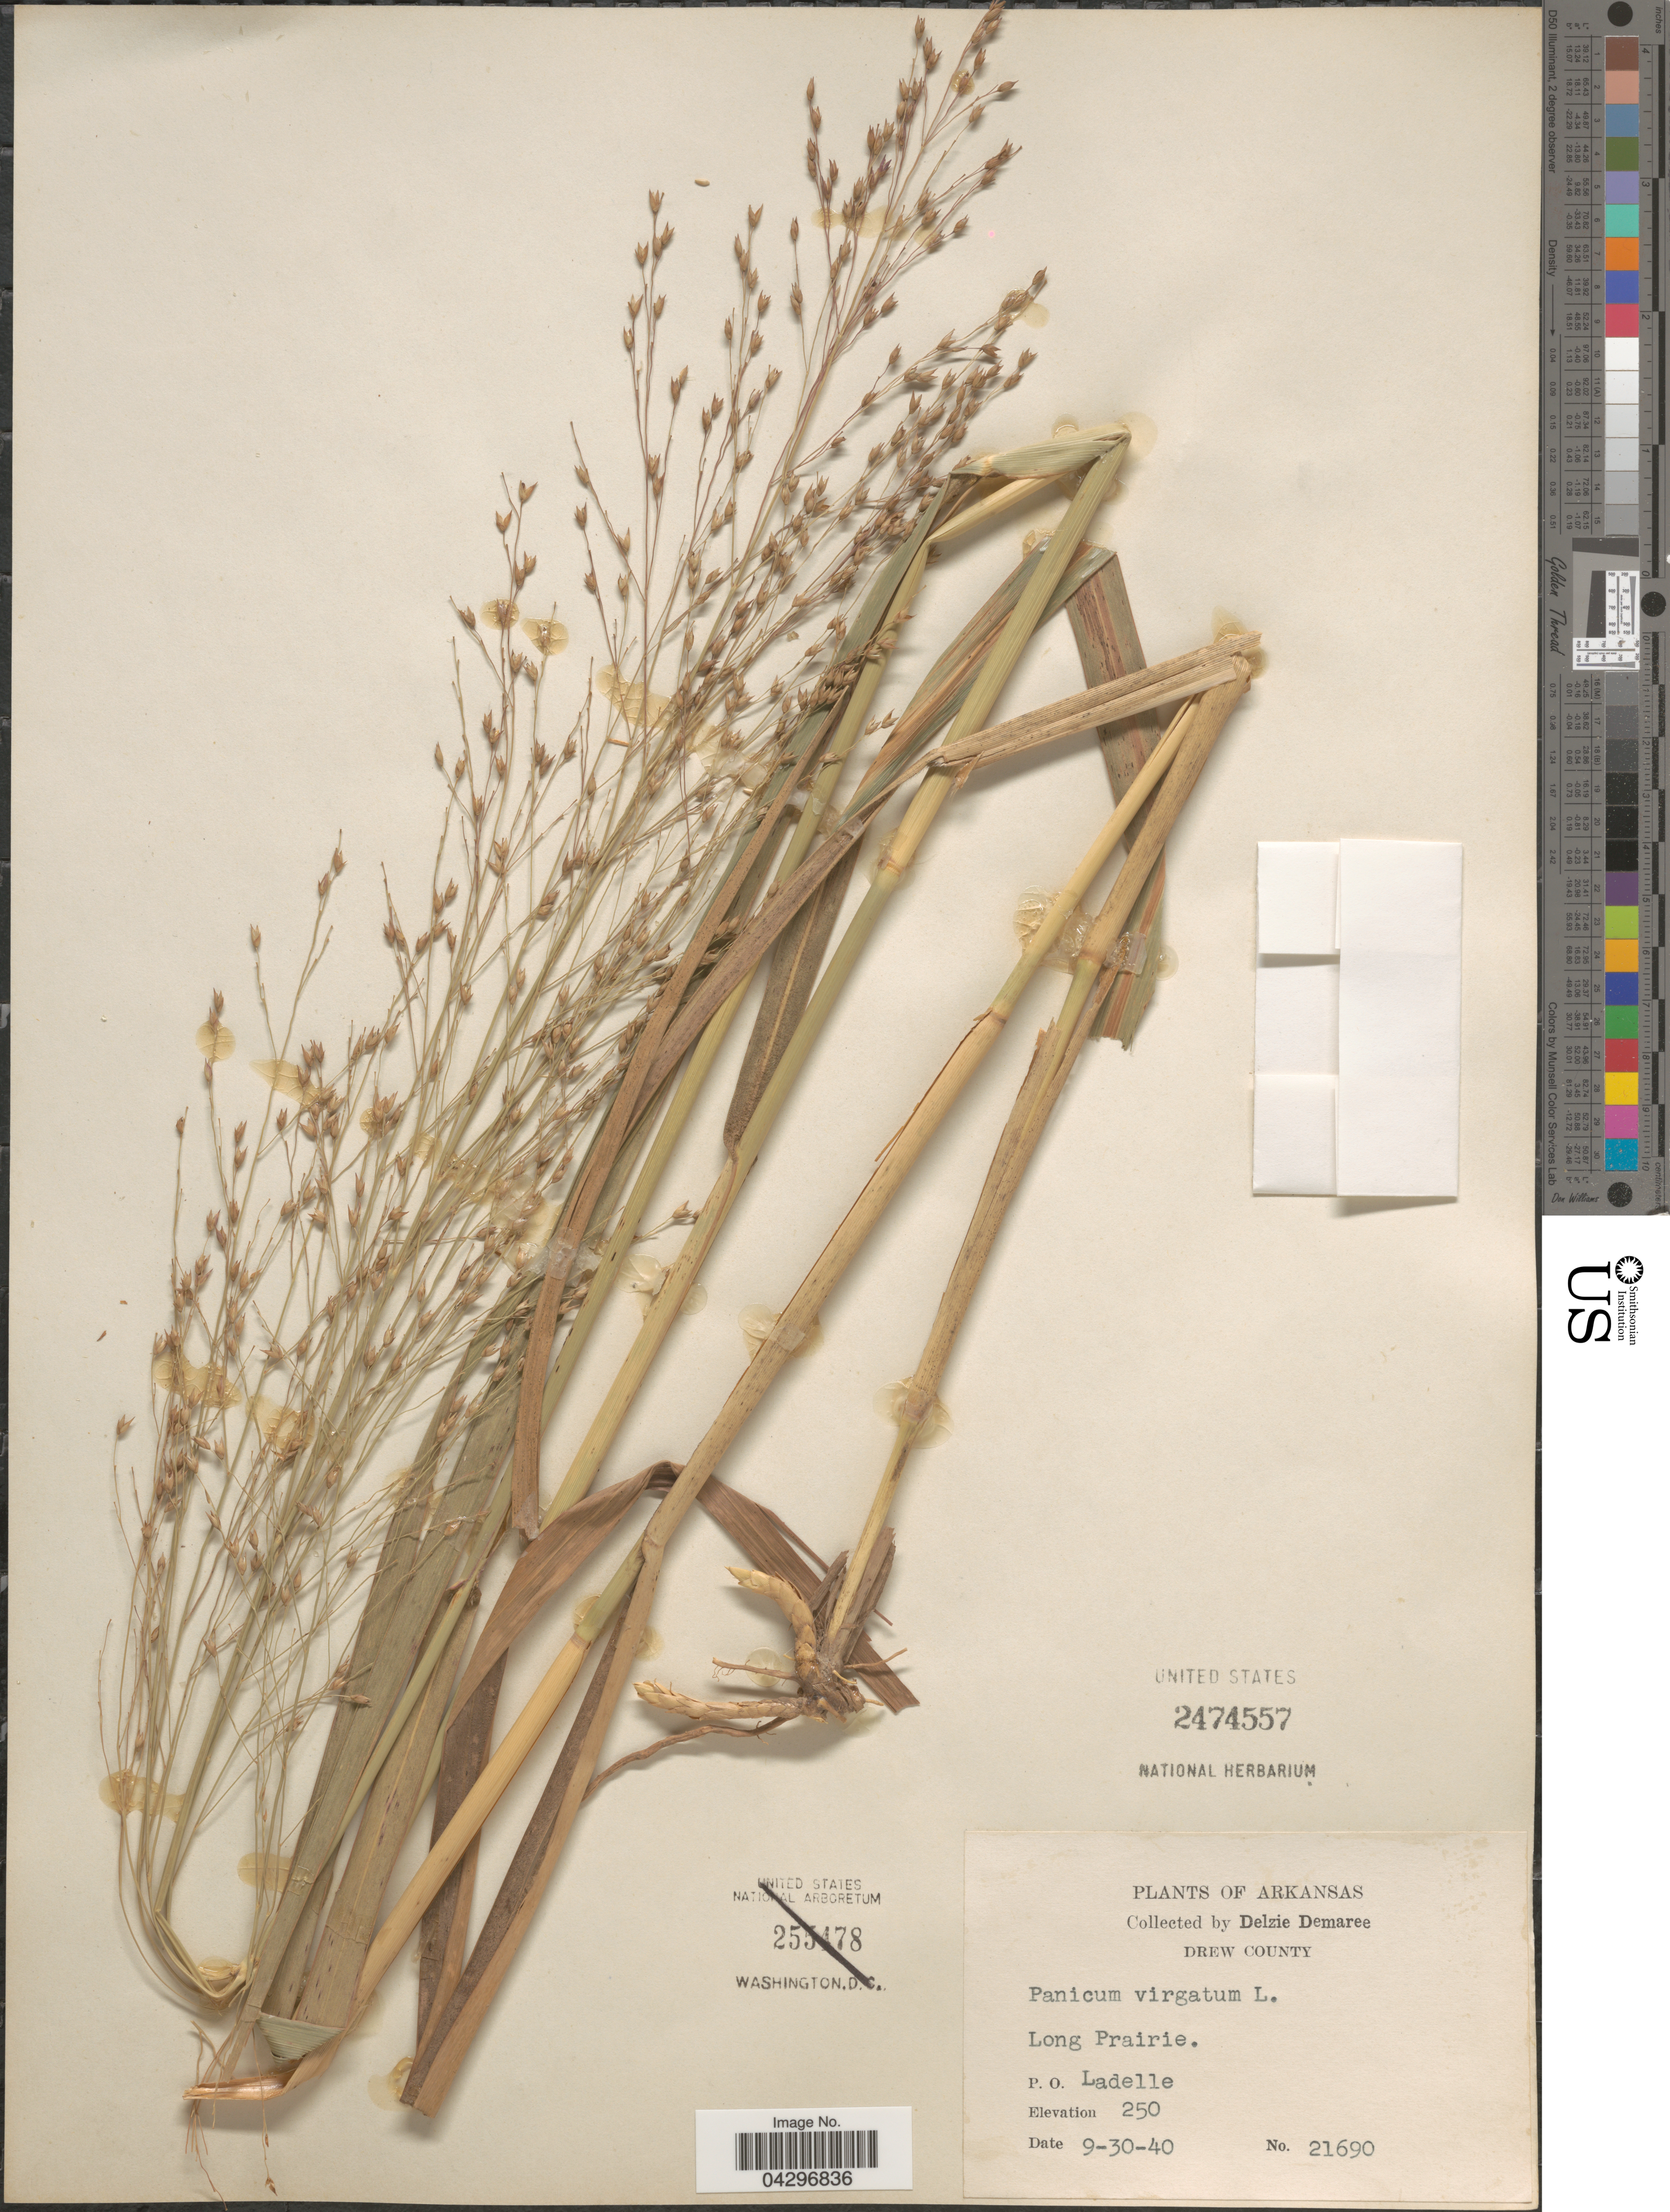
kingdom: Plantae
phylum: Tracheophyta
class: Liliopsida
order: Poales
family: Poaceae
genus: Panicum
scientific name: Panicum virgatum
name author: L.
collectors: D. Demaree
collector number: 21690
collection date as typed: Transcribed d/m/y: 30/9/40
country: United States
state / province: Arkansas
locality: Drew County. Long Prairie. P. O. Ladelle.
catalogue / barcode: US 2474557